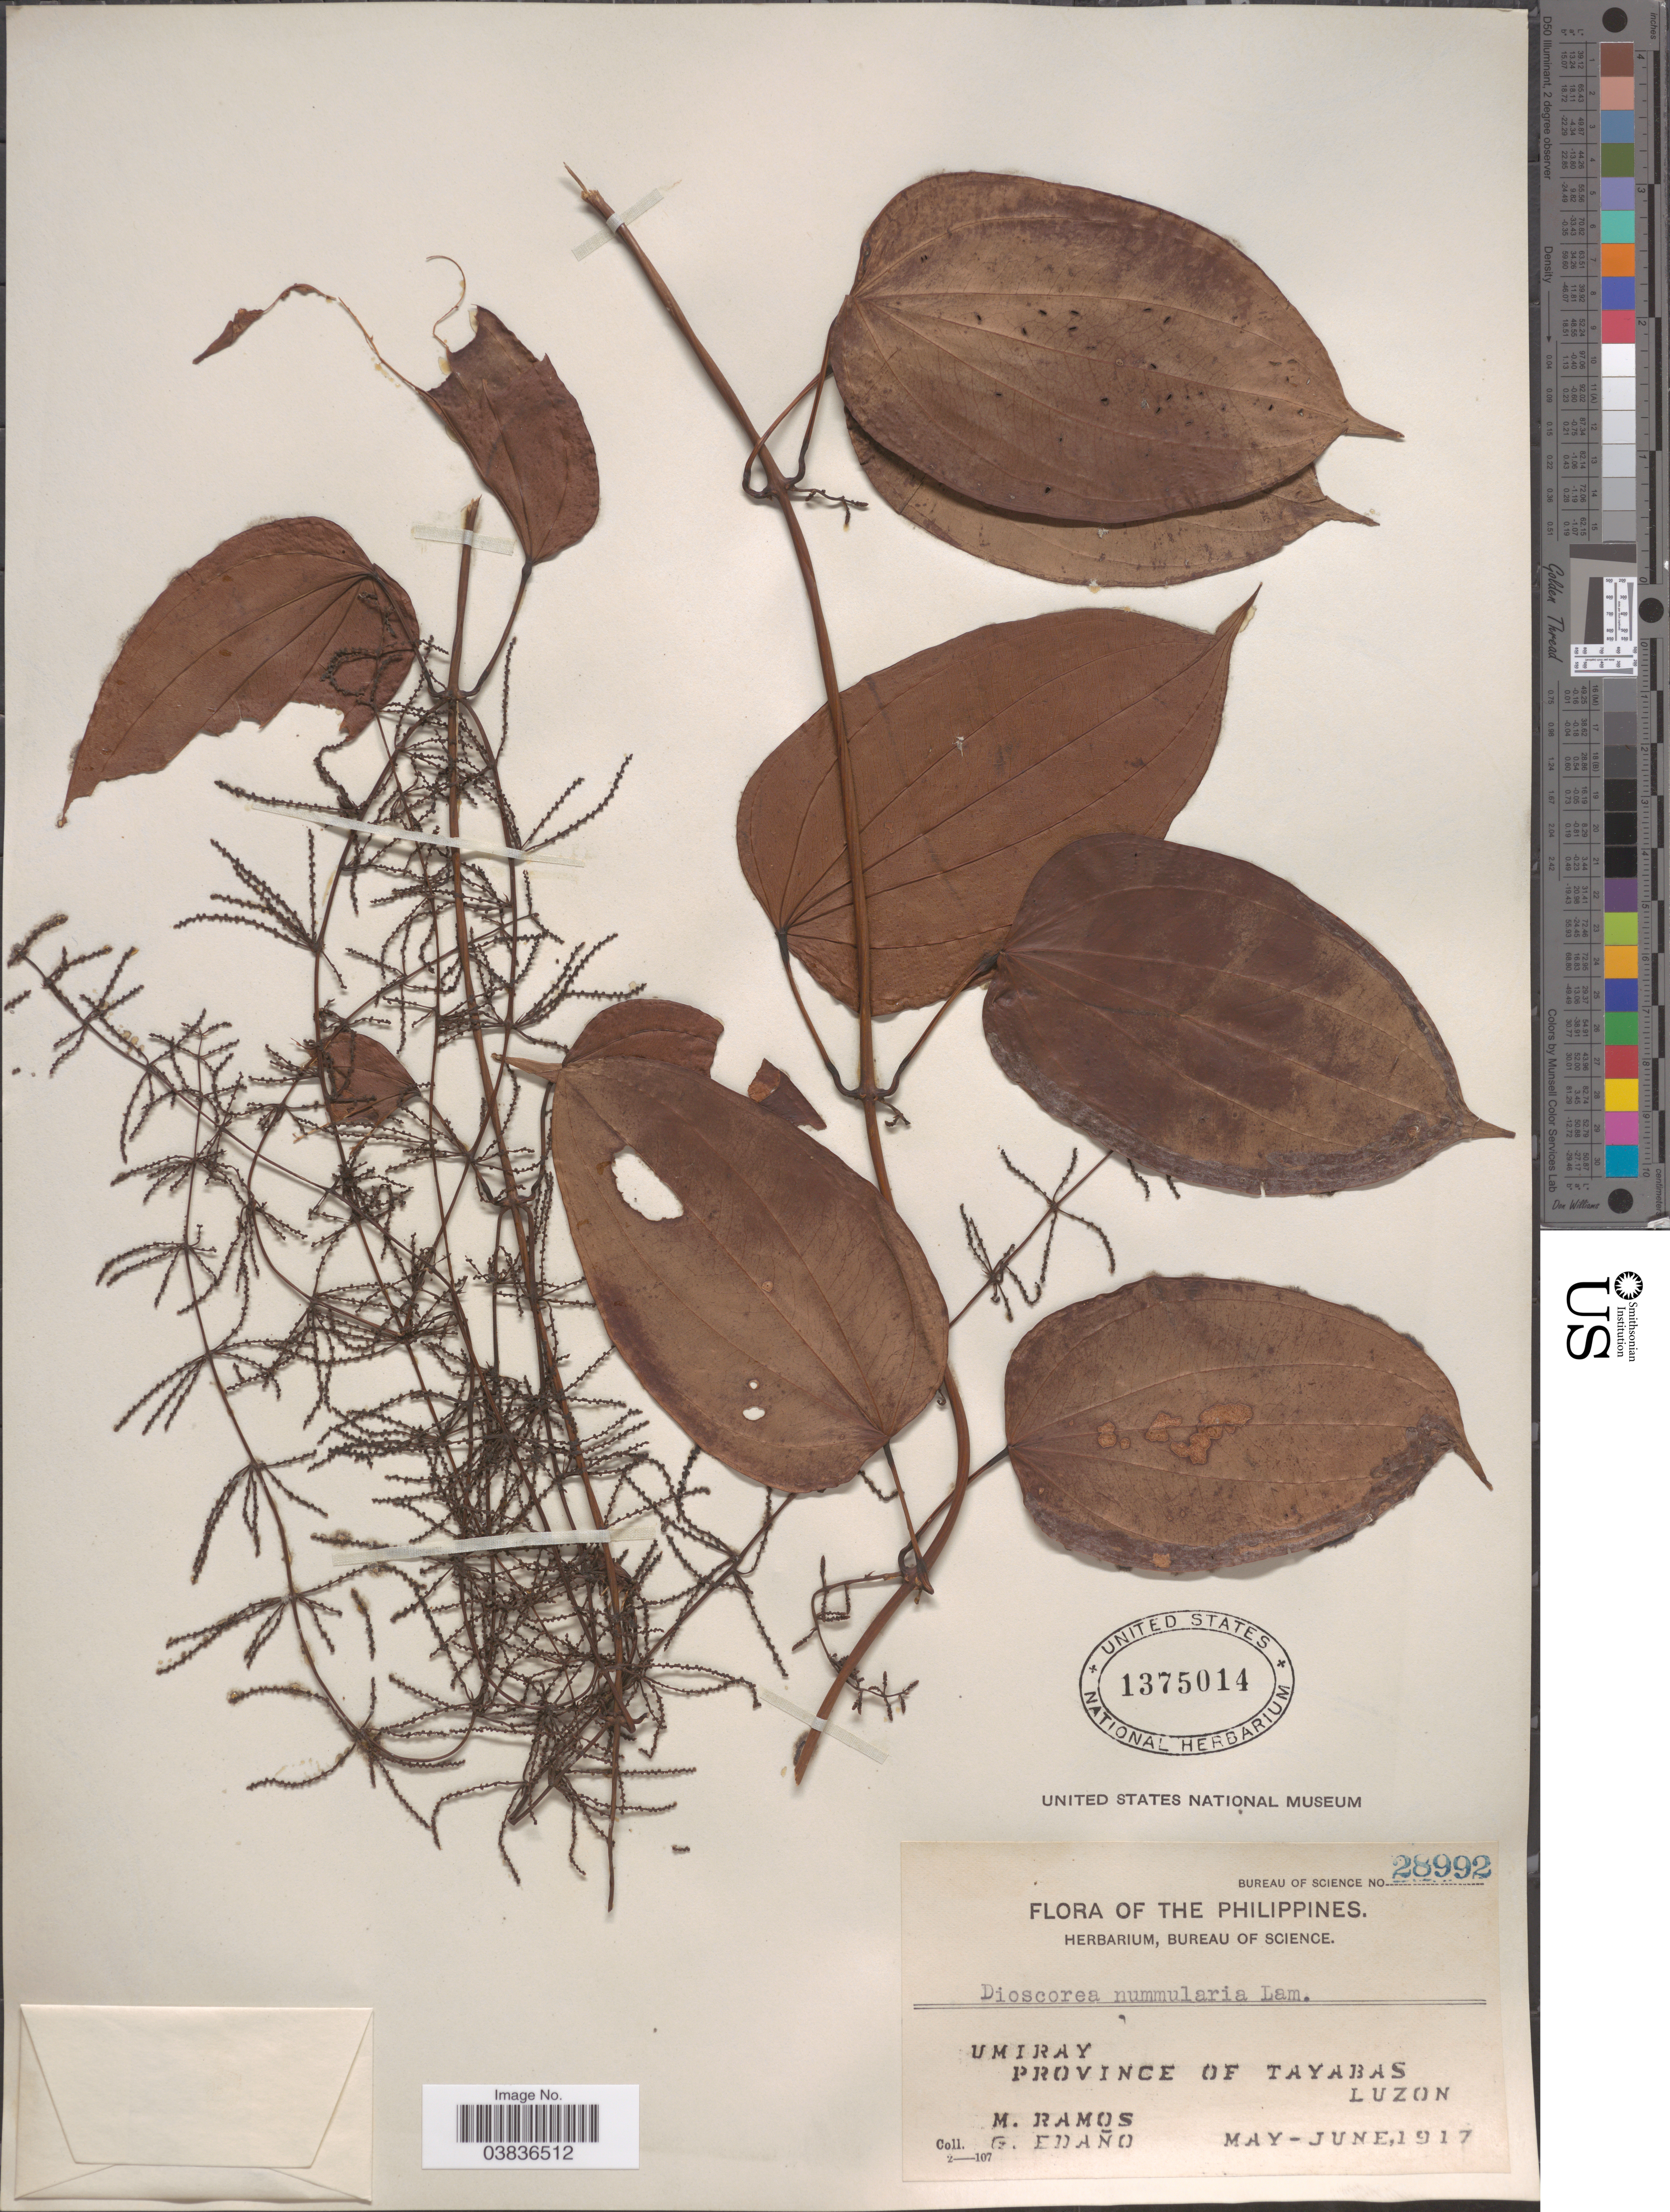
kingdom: Plantae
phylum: Tracheophyta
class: Liliopsida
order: Dioscoreales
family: Dioscoreaceae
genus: Dioscorea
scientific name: Dioscorea nummularia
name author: Lam.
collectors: M. Ramos & G. Edaño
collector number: Bureau of Science 28992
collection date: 1917-05/1917-06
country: Philippines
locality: Umiray, Province of Tayabas, Luzon.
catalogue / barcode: US 1375014